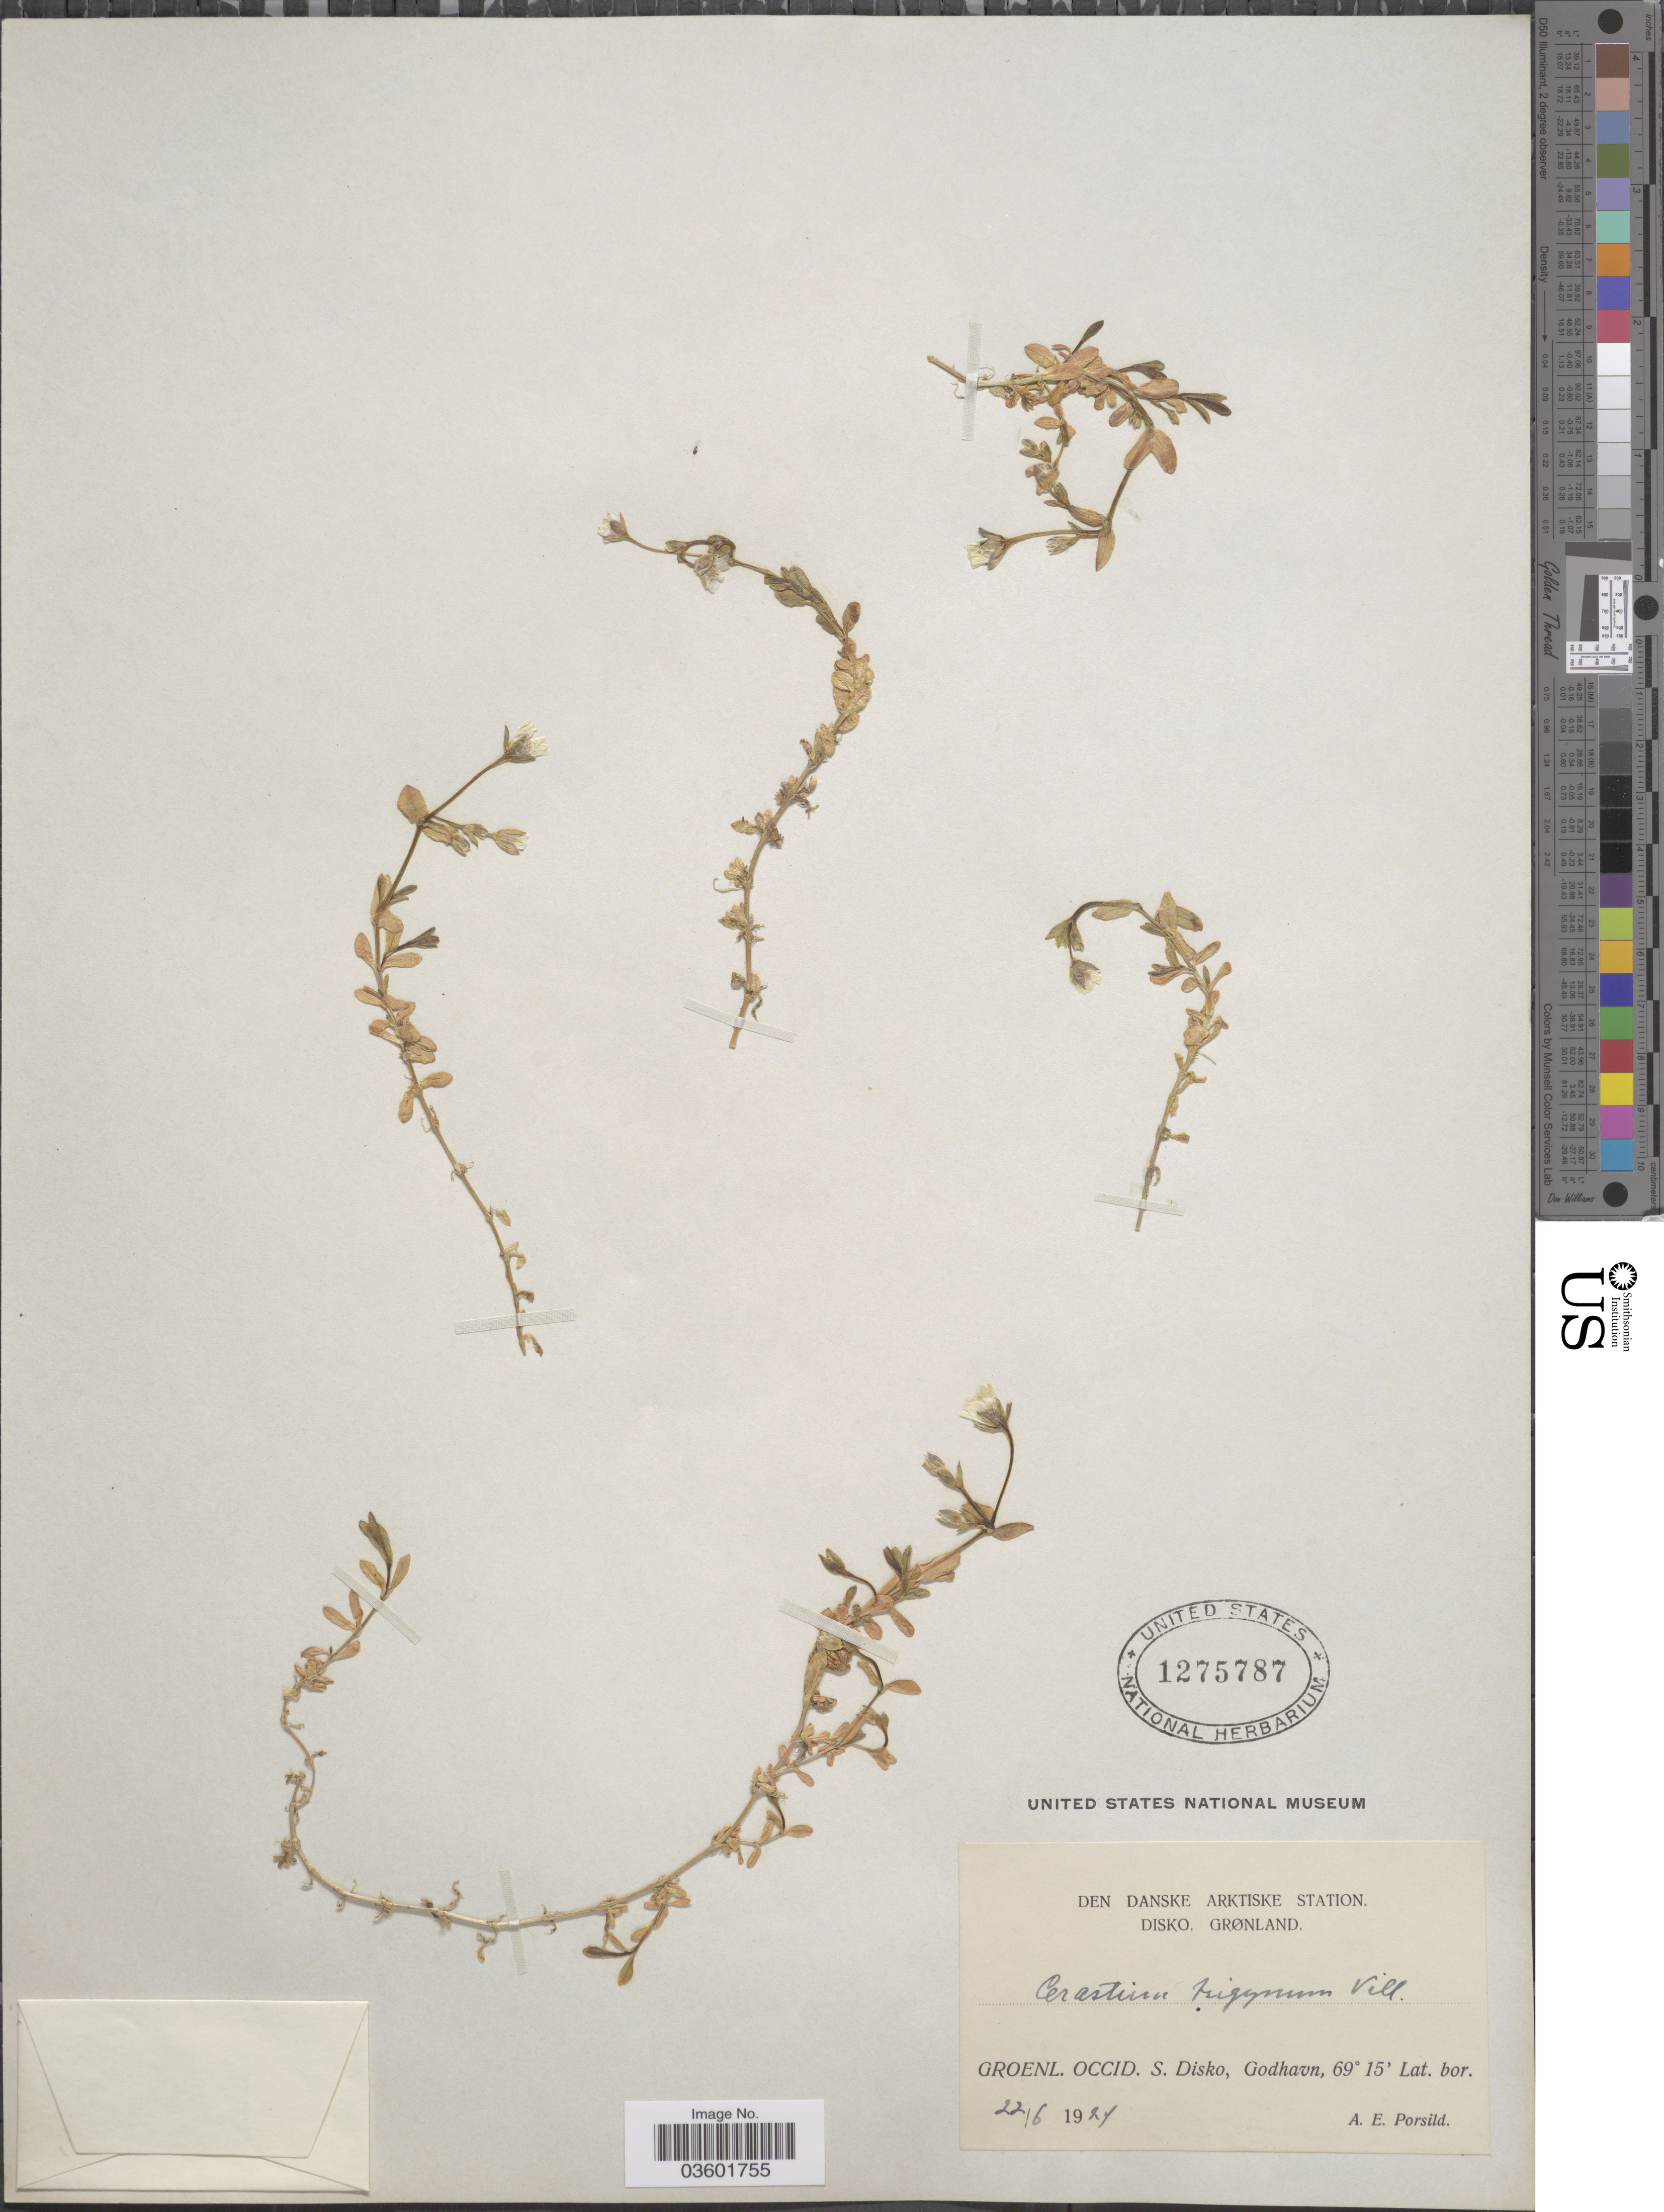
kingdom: Plantae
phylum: Tracheophyta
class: Magnoliopsida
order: Caryophyllales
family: Caryophyllaceae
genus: Cerastium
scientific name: Cerastium cerastoides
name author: (L.) Britton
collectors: A. E. Porsild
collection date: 1924-06-22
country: Greenland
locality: Den Danske Arktiske Station, Disko. Groenl. Occid. S. Disko, Godhavn.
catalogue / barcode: US 1275787